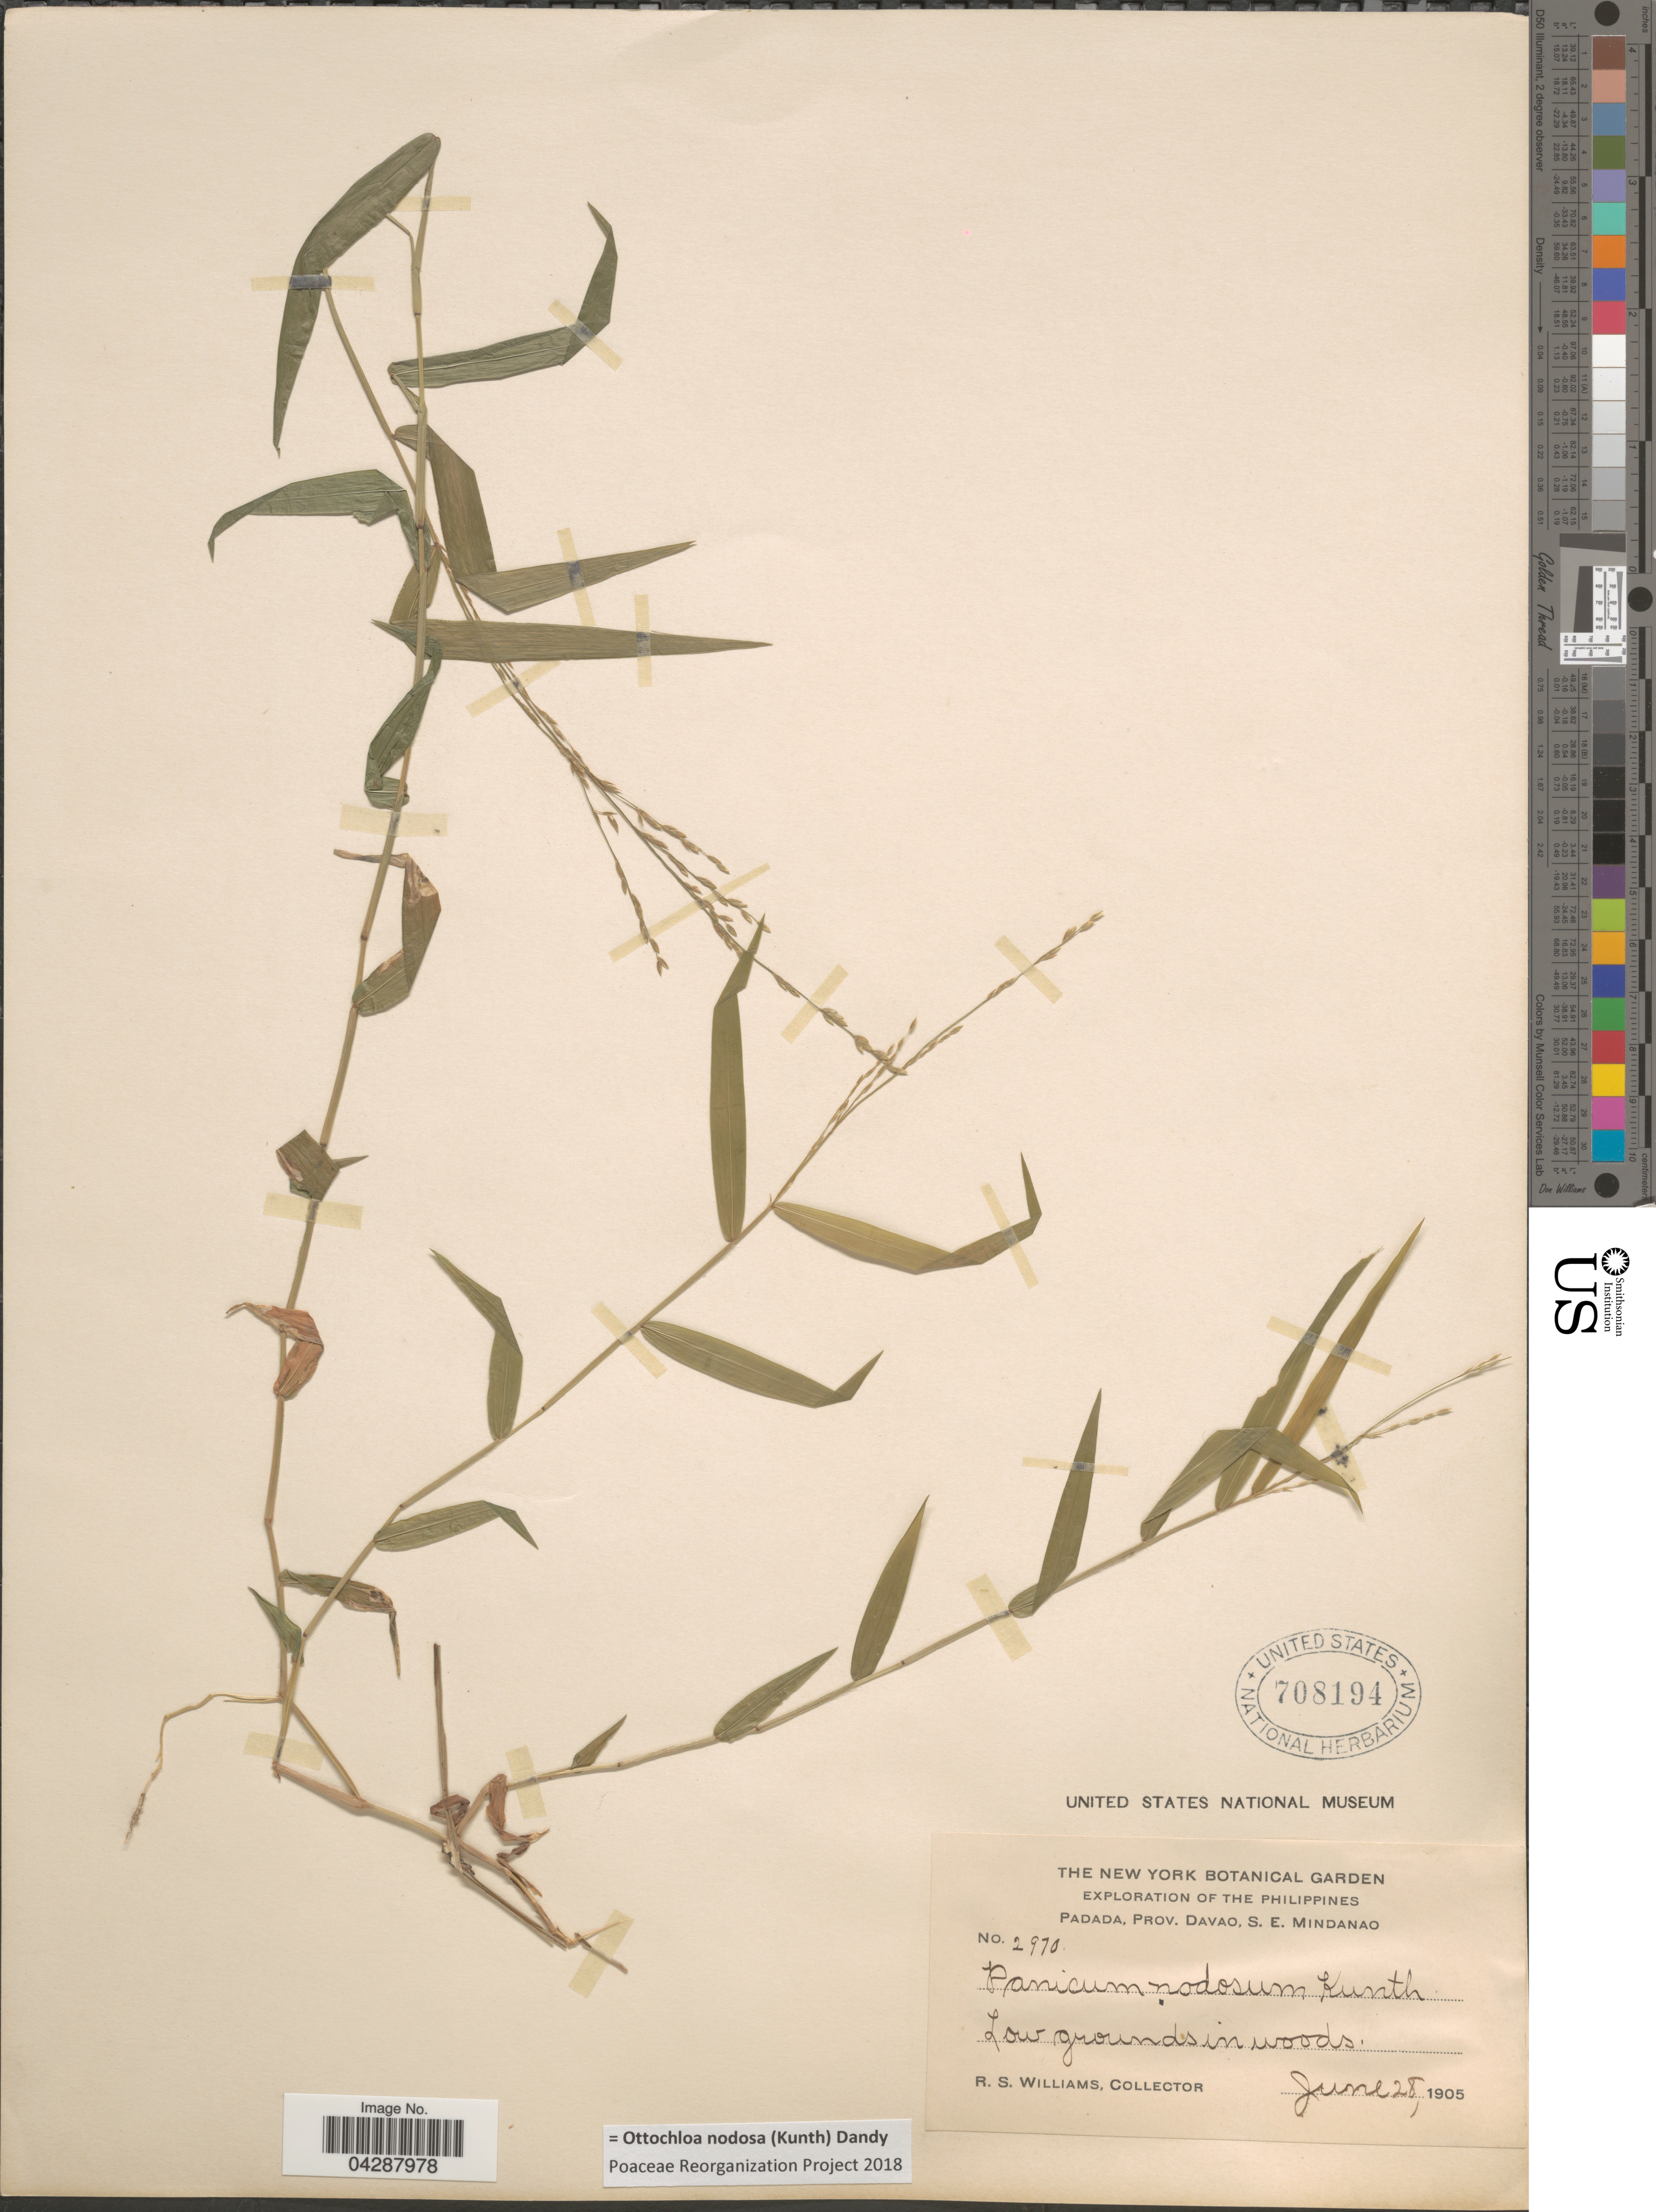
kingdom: Plantae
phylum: Tracheophyta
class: Liliopsida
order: Poales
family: Poaceae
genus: Ottochloa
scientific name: Ottochloa nodosa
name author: (Kunth) Dandy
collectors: R. S. Williams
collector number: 2970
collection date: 1905-06-28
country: Philippines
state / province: Davao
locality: Exploration of the Philippines. Padada, Prov. Davao, S. E. Mindanao.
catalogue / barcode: US 708194